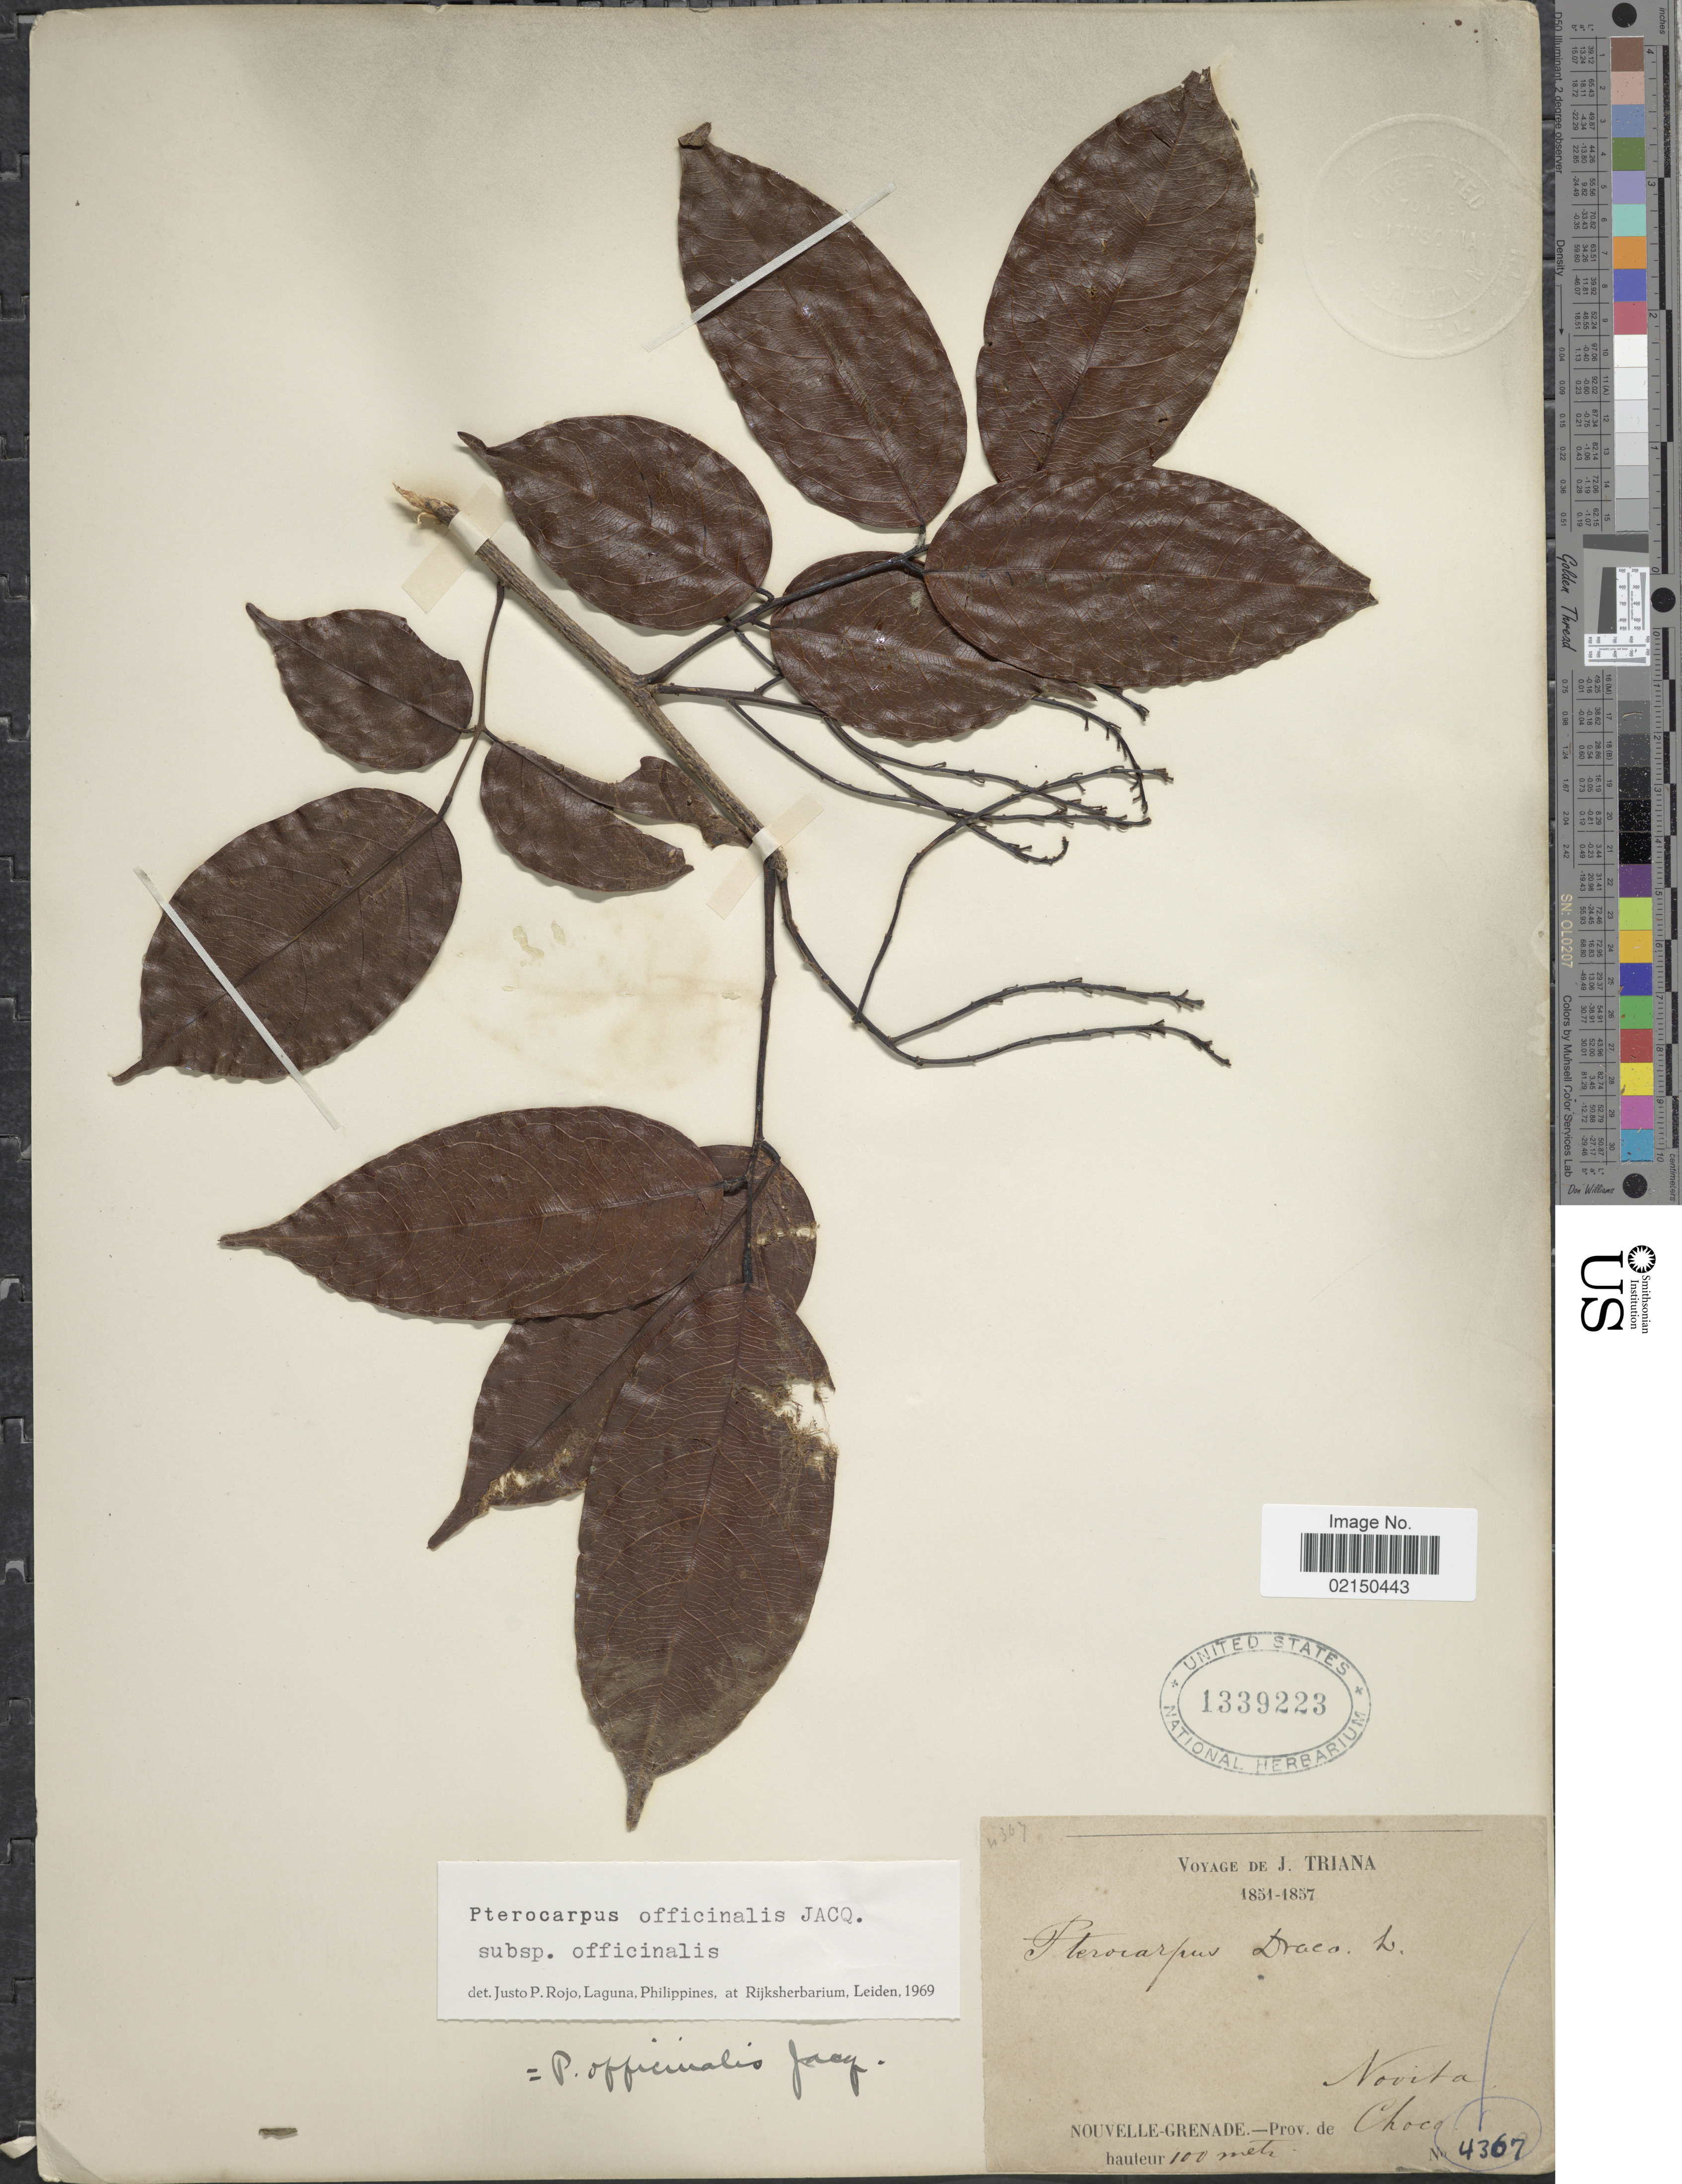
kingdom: Plantae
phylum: Tracheophyta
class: Magnoliopsida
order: Fabales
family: Fabaceae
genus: Pterocarpus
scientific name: Pterocarpus officinalis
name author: Jacq.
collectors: J. Triana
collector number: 4367*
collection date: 1851/1857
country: Colombia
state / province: Chocó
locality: Nouvelle-Grenade, Novita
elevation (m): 100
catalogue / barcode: US 1339223